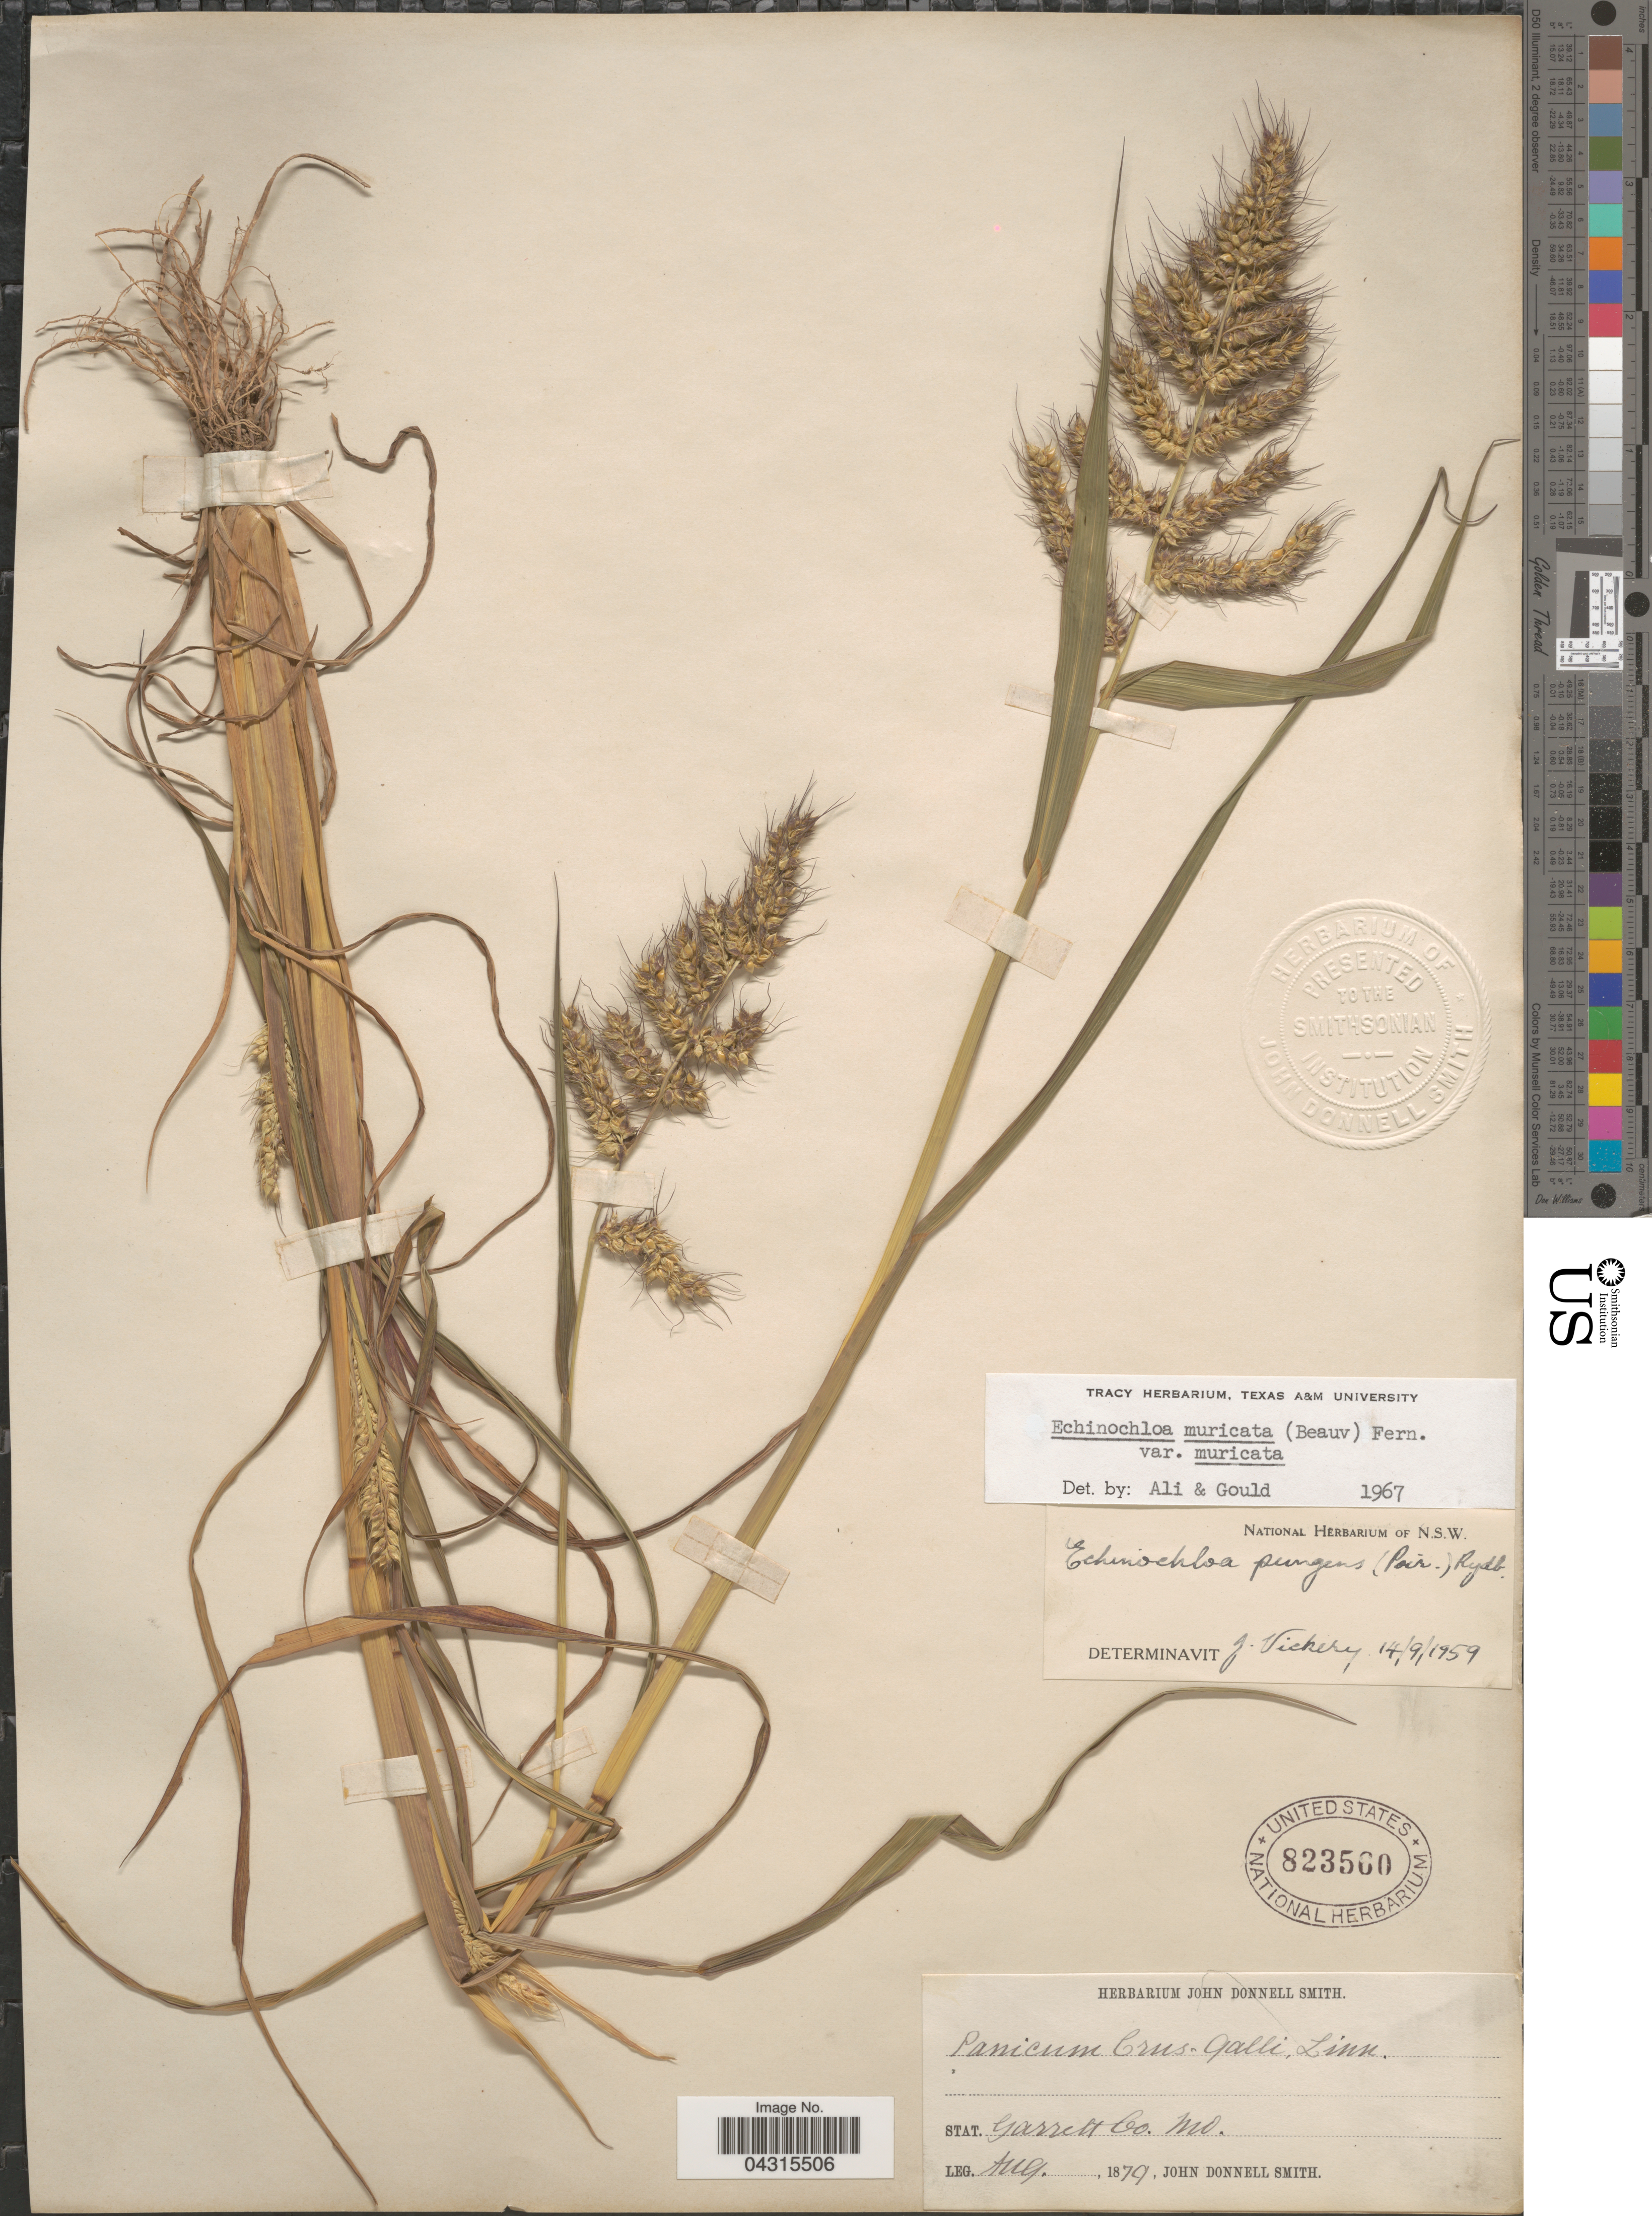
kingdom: Plantae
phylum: Tracheophyta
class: Liliopsida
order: Poales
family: Poaceae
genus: Echinochloa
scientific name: Echinochloa muricata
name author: (P. Beauv.) Fernald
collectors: J. Donnell Smith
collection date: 1879-08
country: United States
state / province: Maryland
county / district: Garrett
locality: Garrett Co.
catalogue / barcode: US 823560